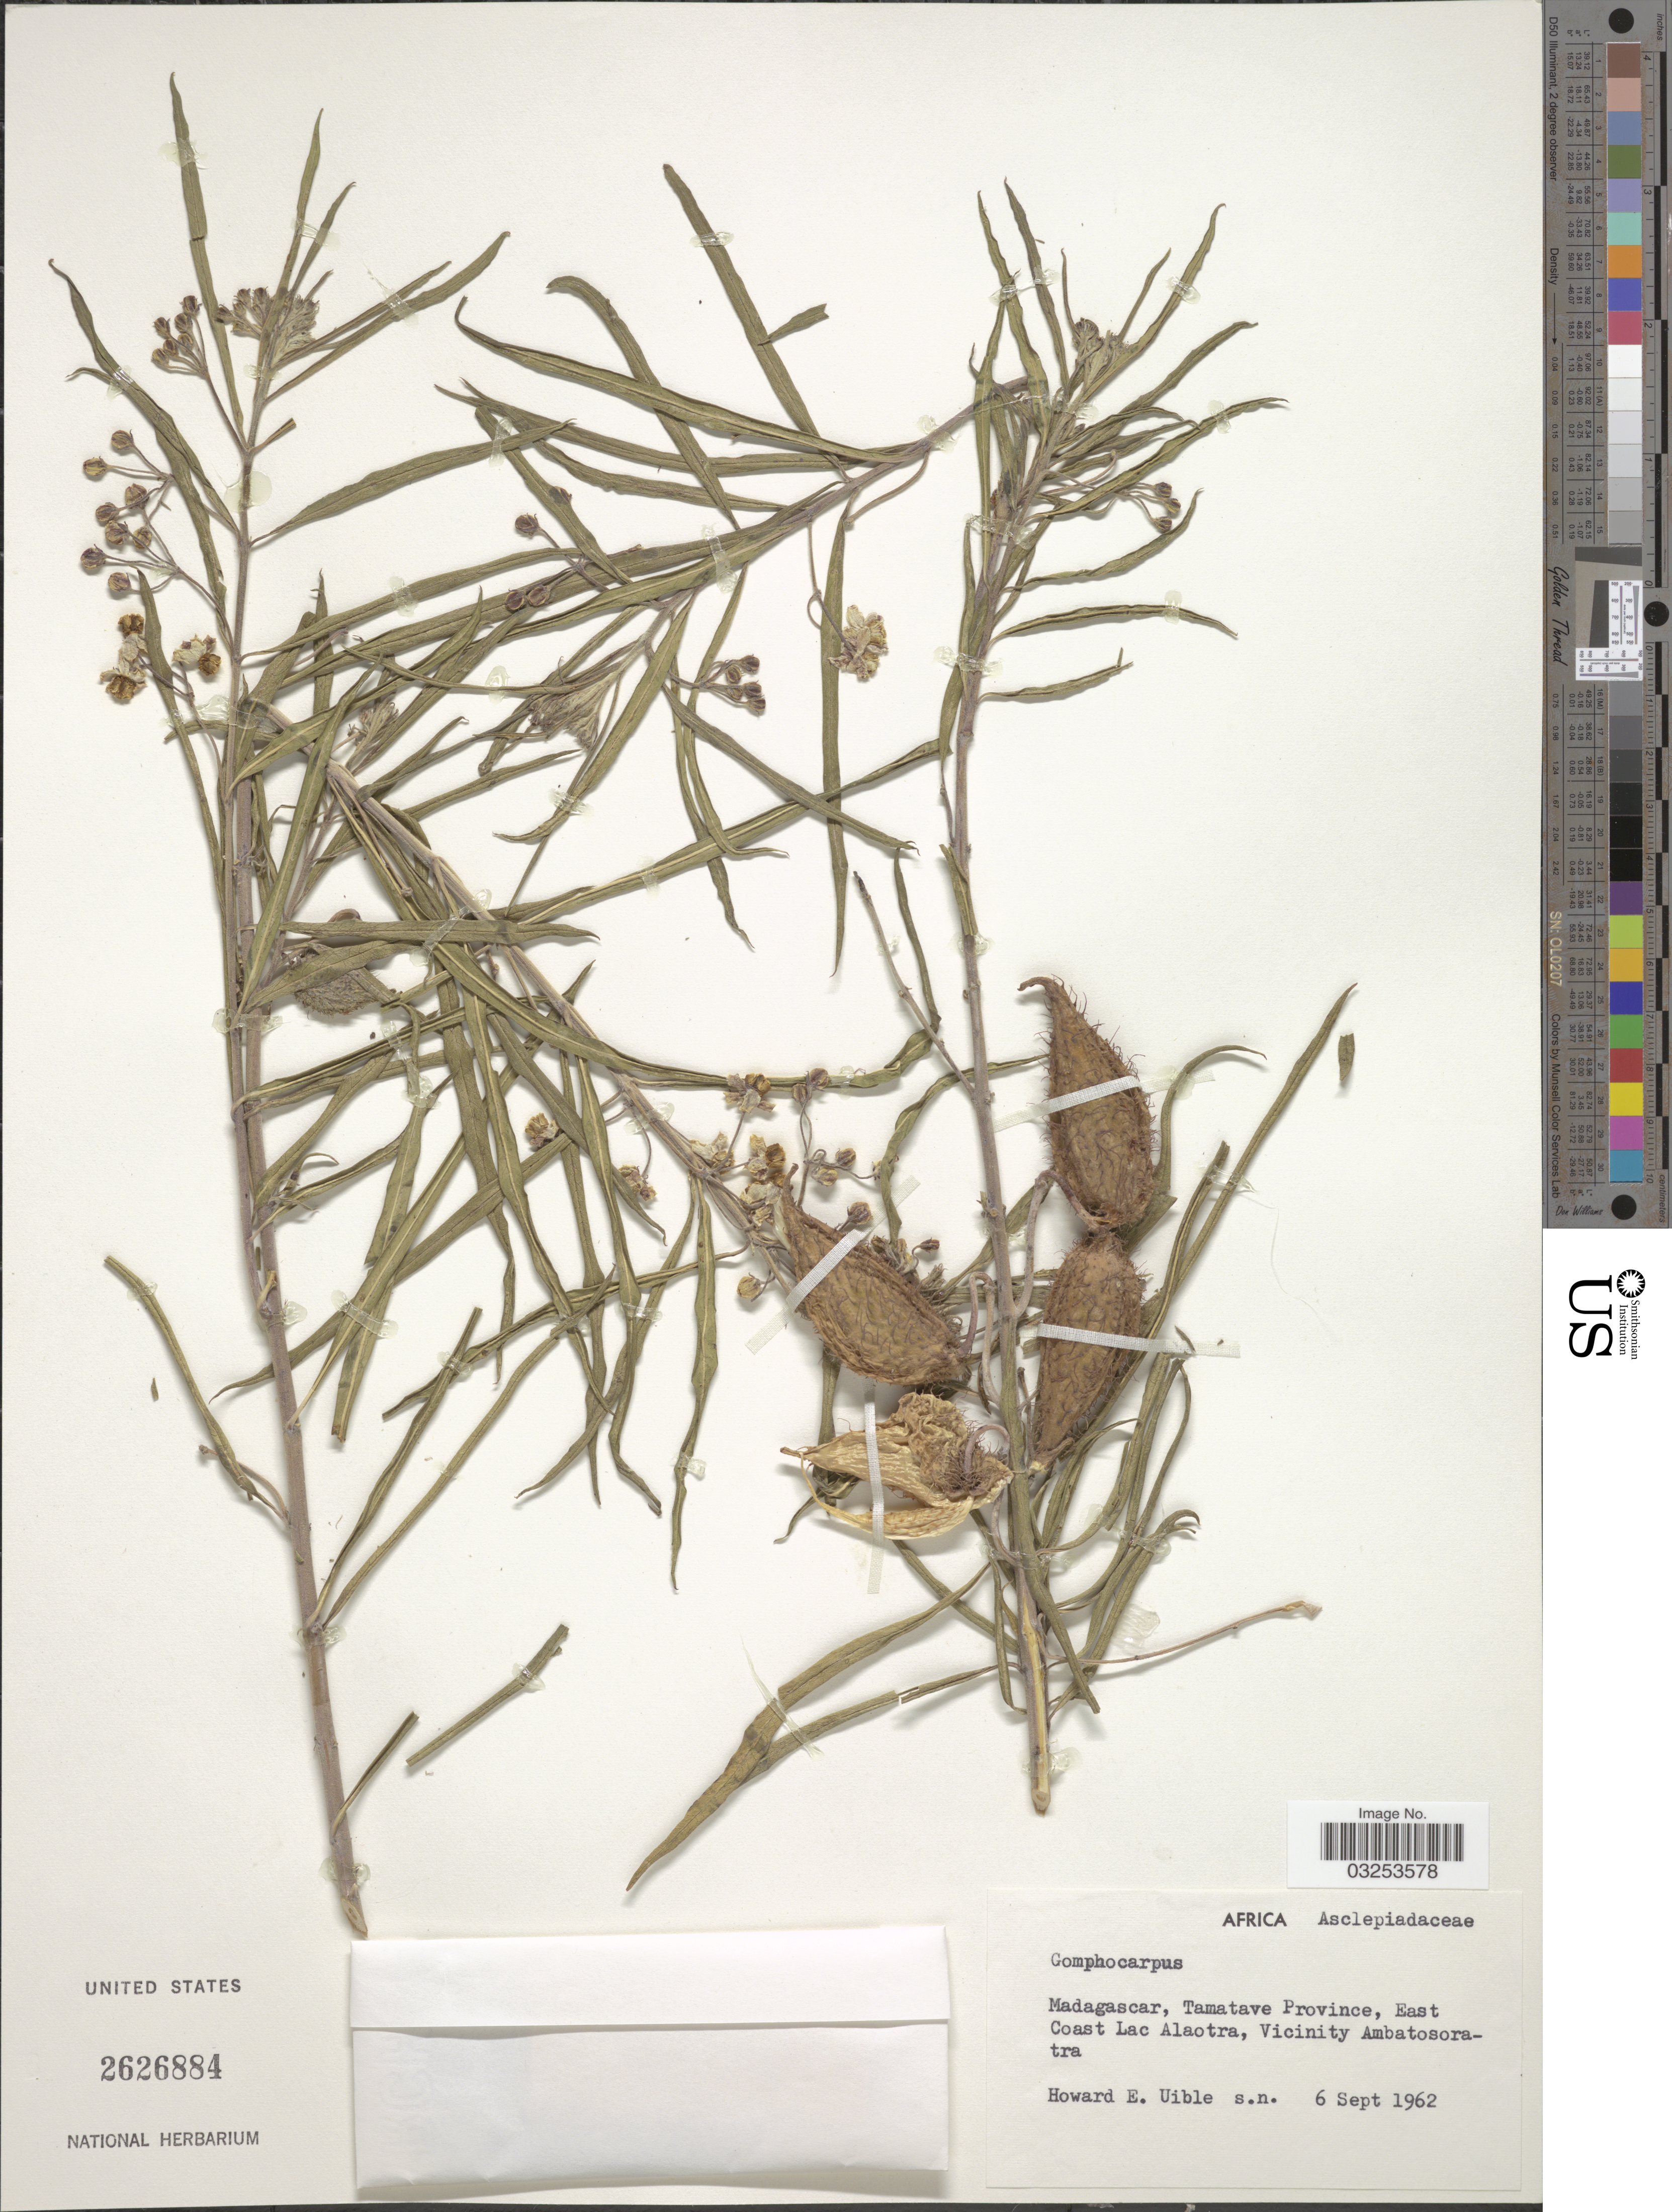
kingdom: Plantae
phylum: Tracheophyta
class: Magnoliopsida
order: Gentianales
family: Apocynaceae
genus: Gomphocarpus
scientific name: Gomphocarpus sp.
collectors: H. Uible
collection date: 1962-09-06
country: Madagascar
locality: Tamatave Province, East Coast Lac Alaotra, Vicinity Ambatosoratra.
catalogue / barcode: US 2626884